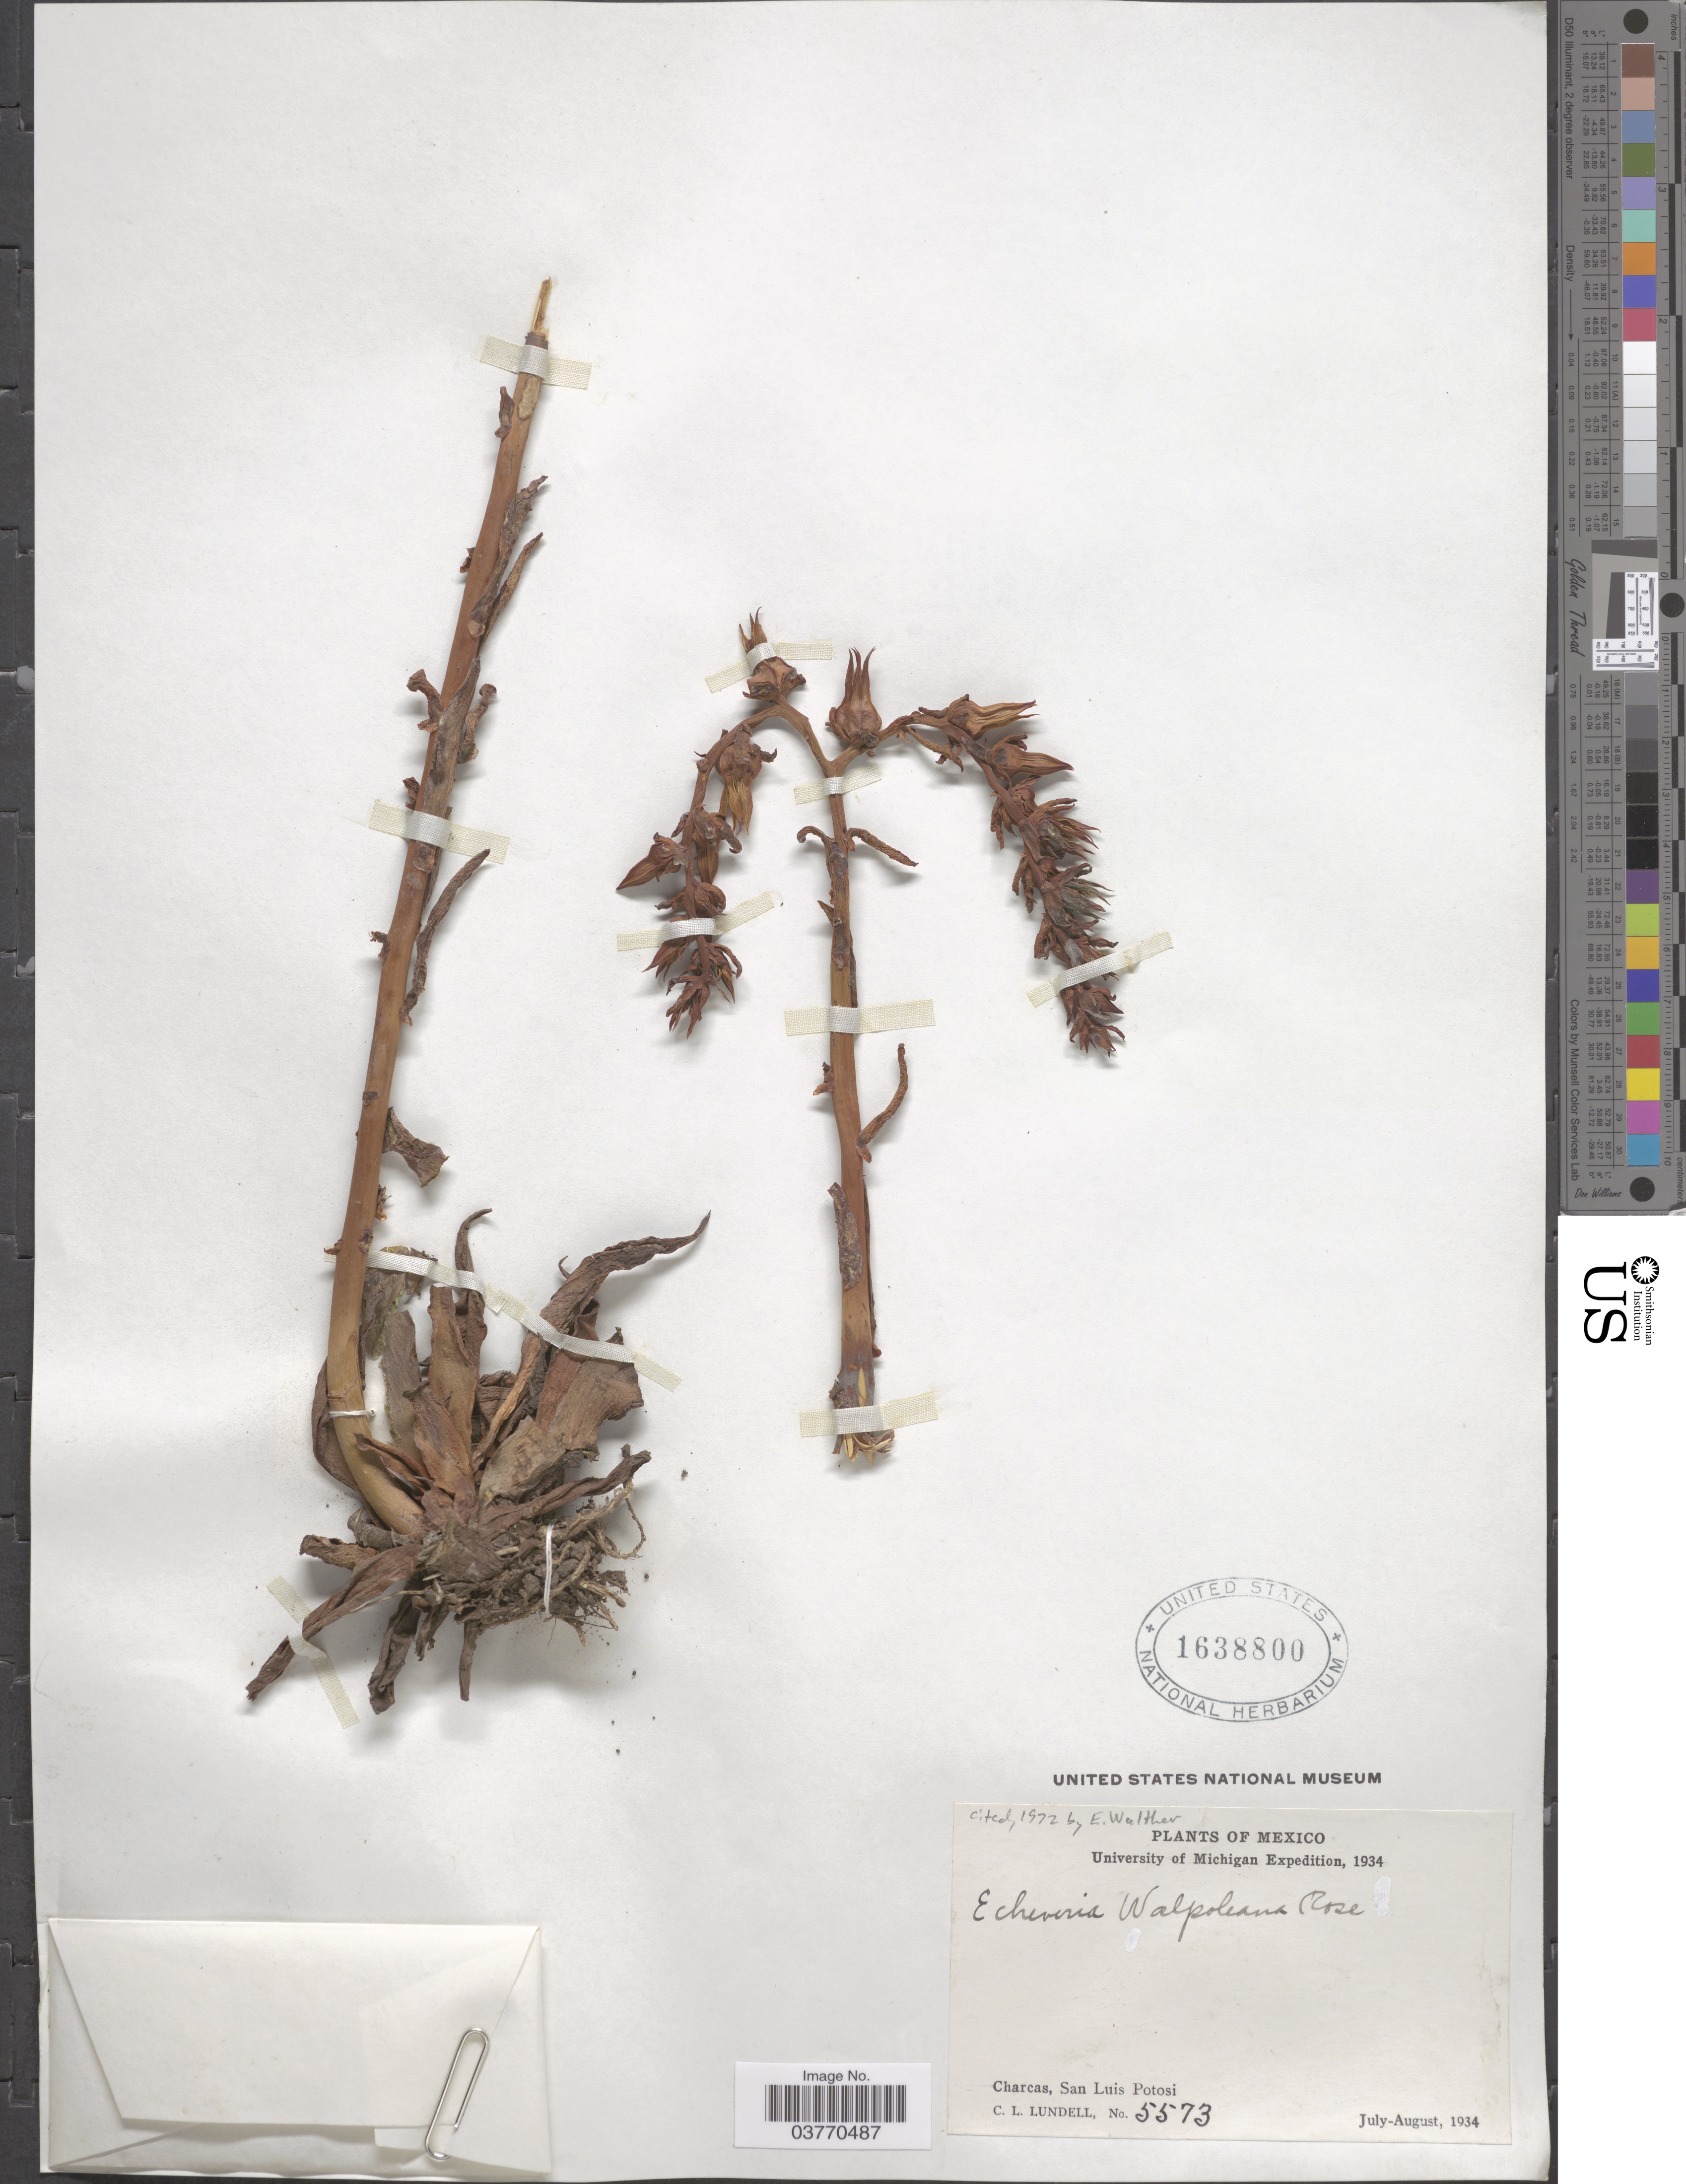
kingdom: Plantae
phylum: Tracheophyta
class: Magnoliopsida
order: Saxifragales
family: Crassulaceae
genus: Echeveria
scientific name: Echeveria walpoleana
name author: Rose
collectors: C. L. Lundell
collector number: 5573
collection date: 1934-07/1934-08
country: Mexico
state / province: San Luis Potosí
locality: Charcas.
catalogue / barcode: US 1638800